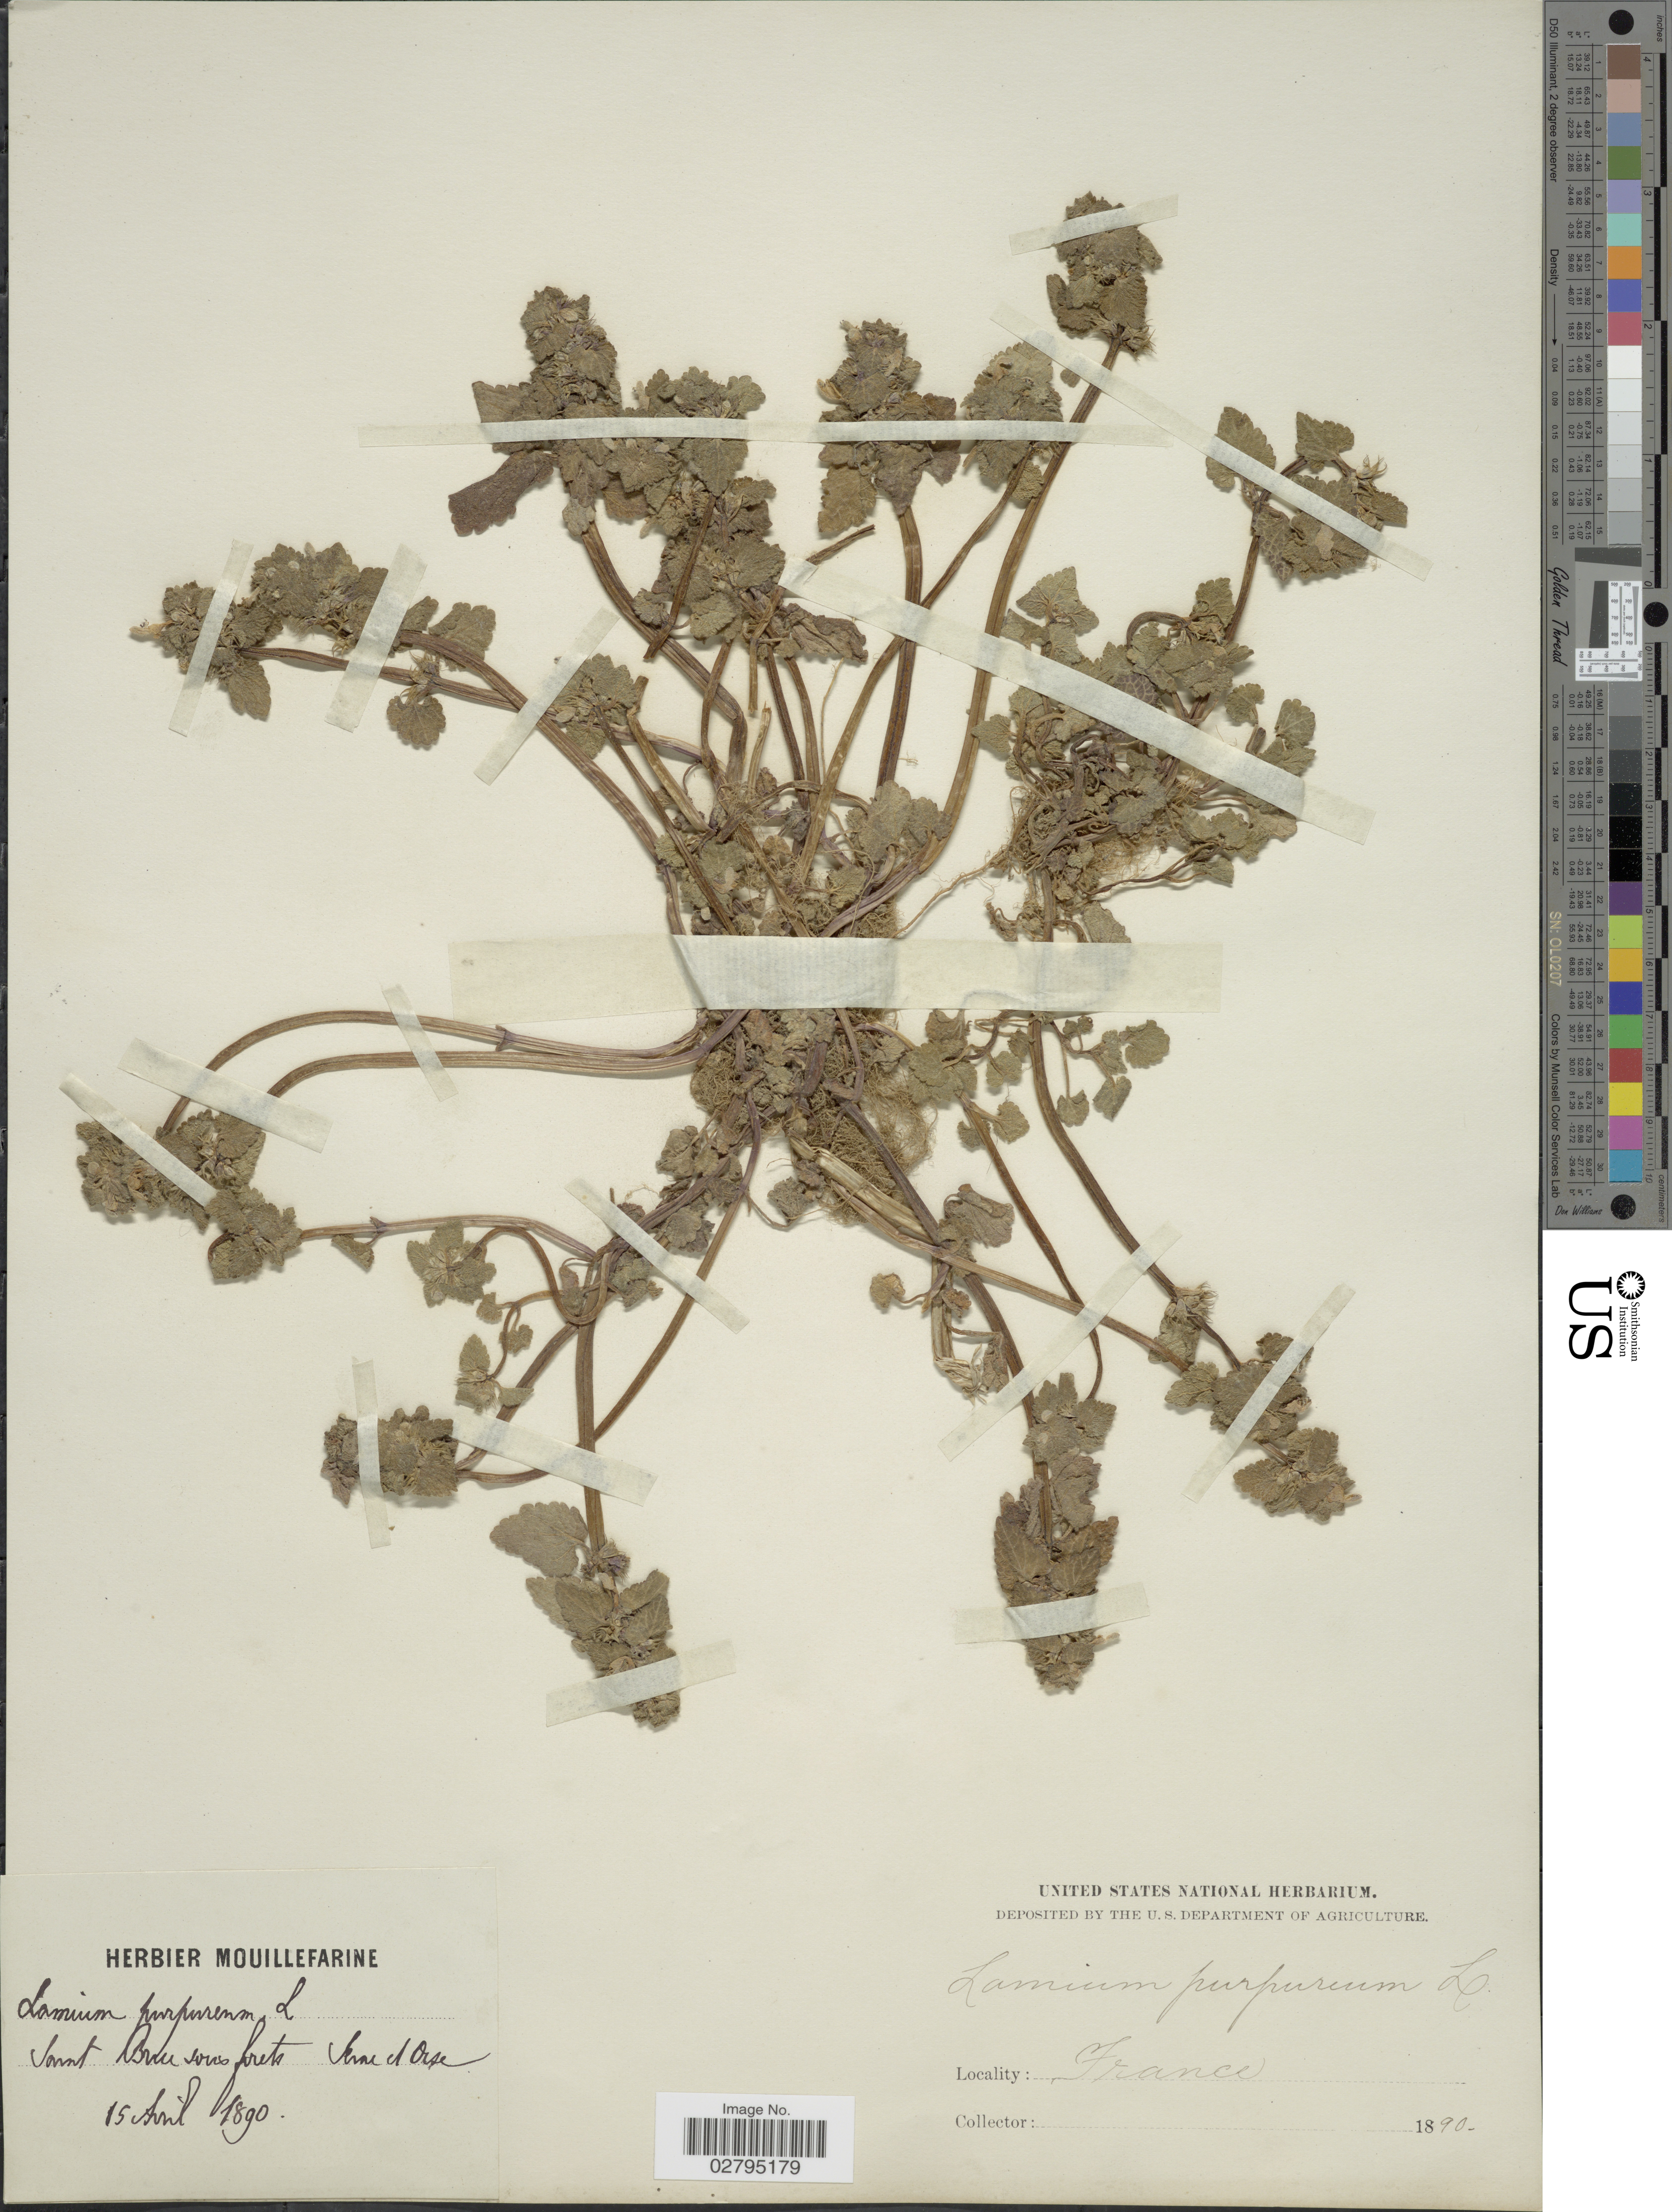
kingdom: Plantae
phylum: Tracheophyta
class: Magnoliopsida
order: Lamiales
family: Lamiaceae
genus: Lamium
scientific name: Lamium purpureum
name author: L.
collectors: ex herb. Mouillefarine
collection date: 1890-04-15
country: France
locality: Saint Breu locis frets Serne el Oise.